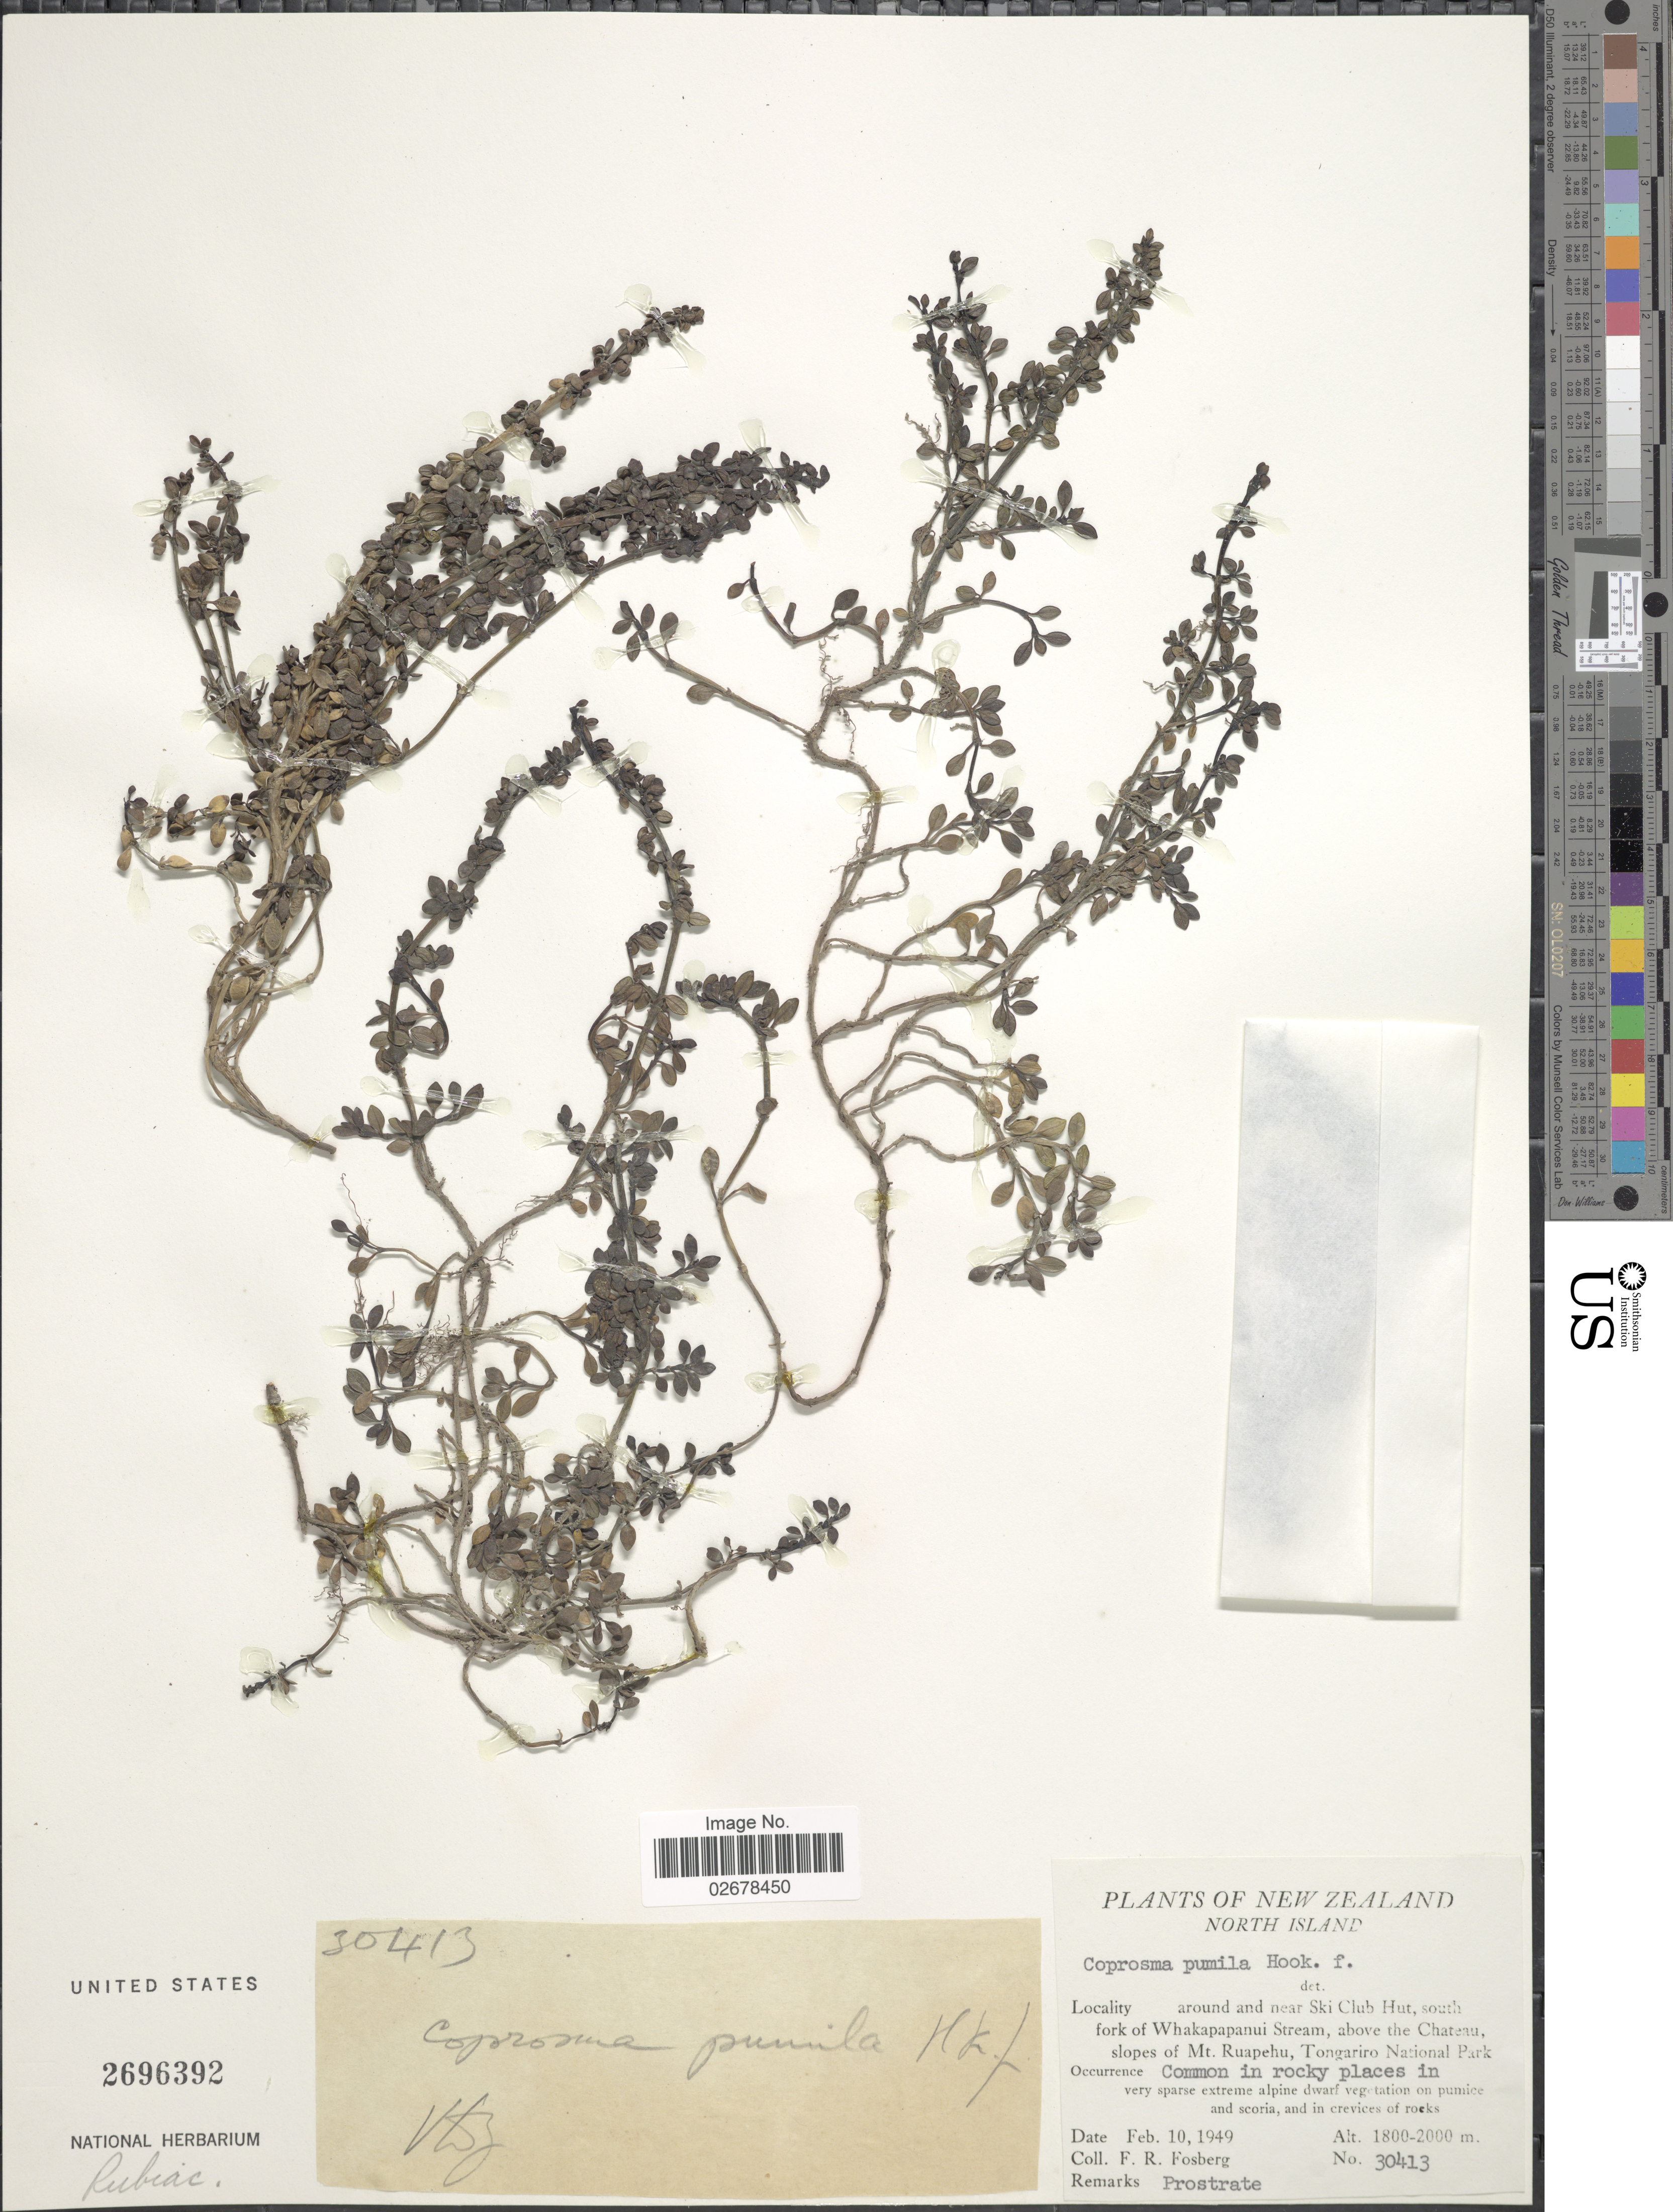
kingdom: Plantae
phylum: Tracheophyta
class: Magnoliopsida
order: Gentianales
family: Rubiaceae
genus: Coprosma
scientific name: Coprosma pumila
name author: Hook. f.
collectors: F. R. Fosberg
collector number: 30413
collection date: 1949-02-10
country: New Zealand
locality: North Island, around and near Ski Club Hut, south fork of Whakapapanui Stream, above the Chateau, slopes of Mt. Ruapehu, Tongariro National Park.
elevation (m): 1800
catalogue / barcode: US 2696392